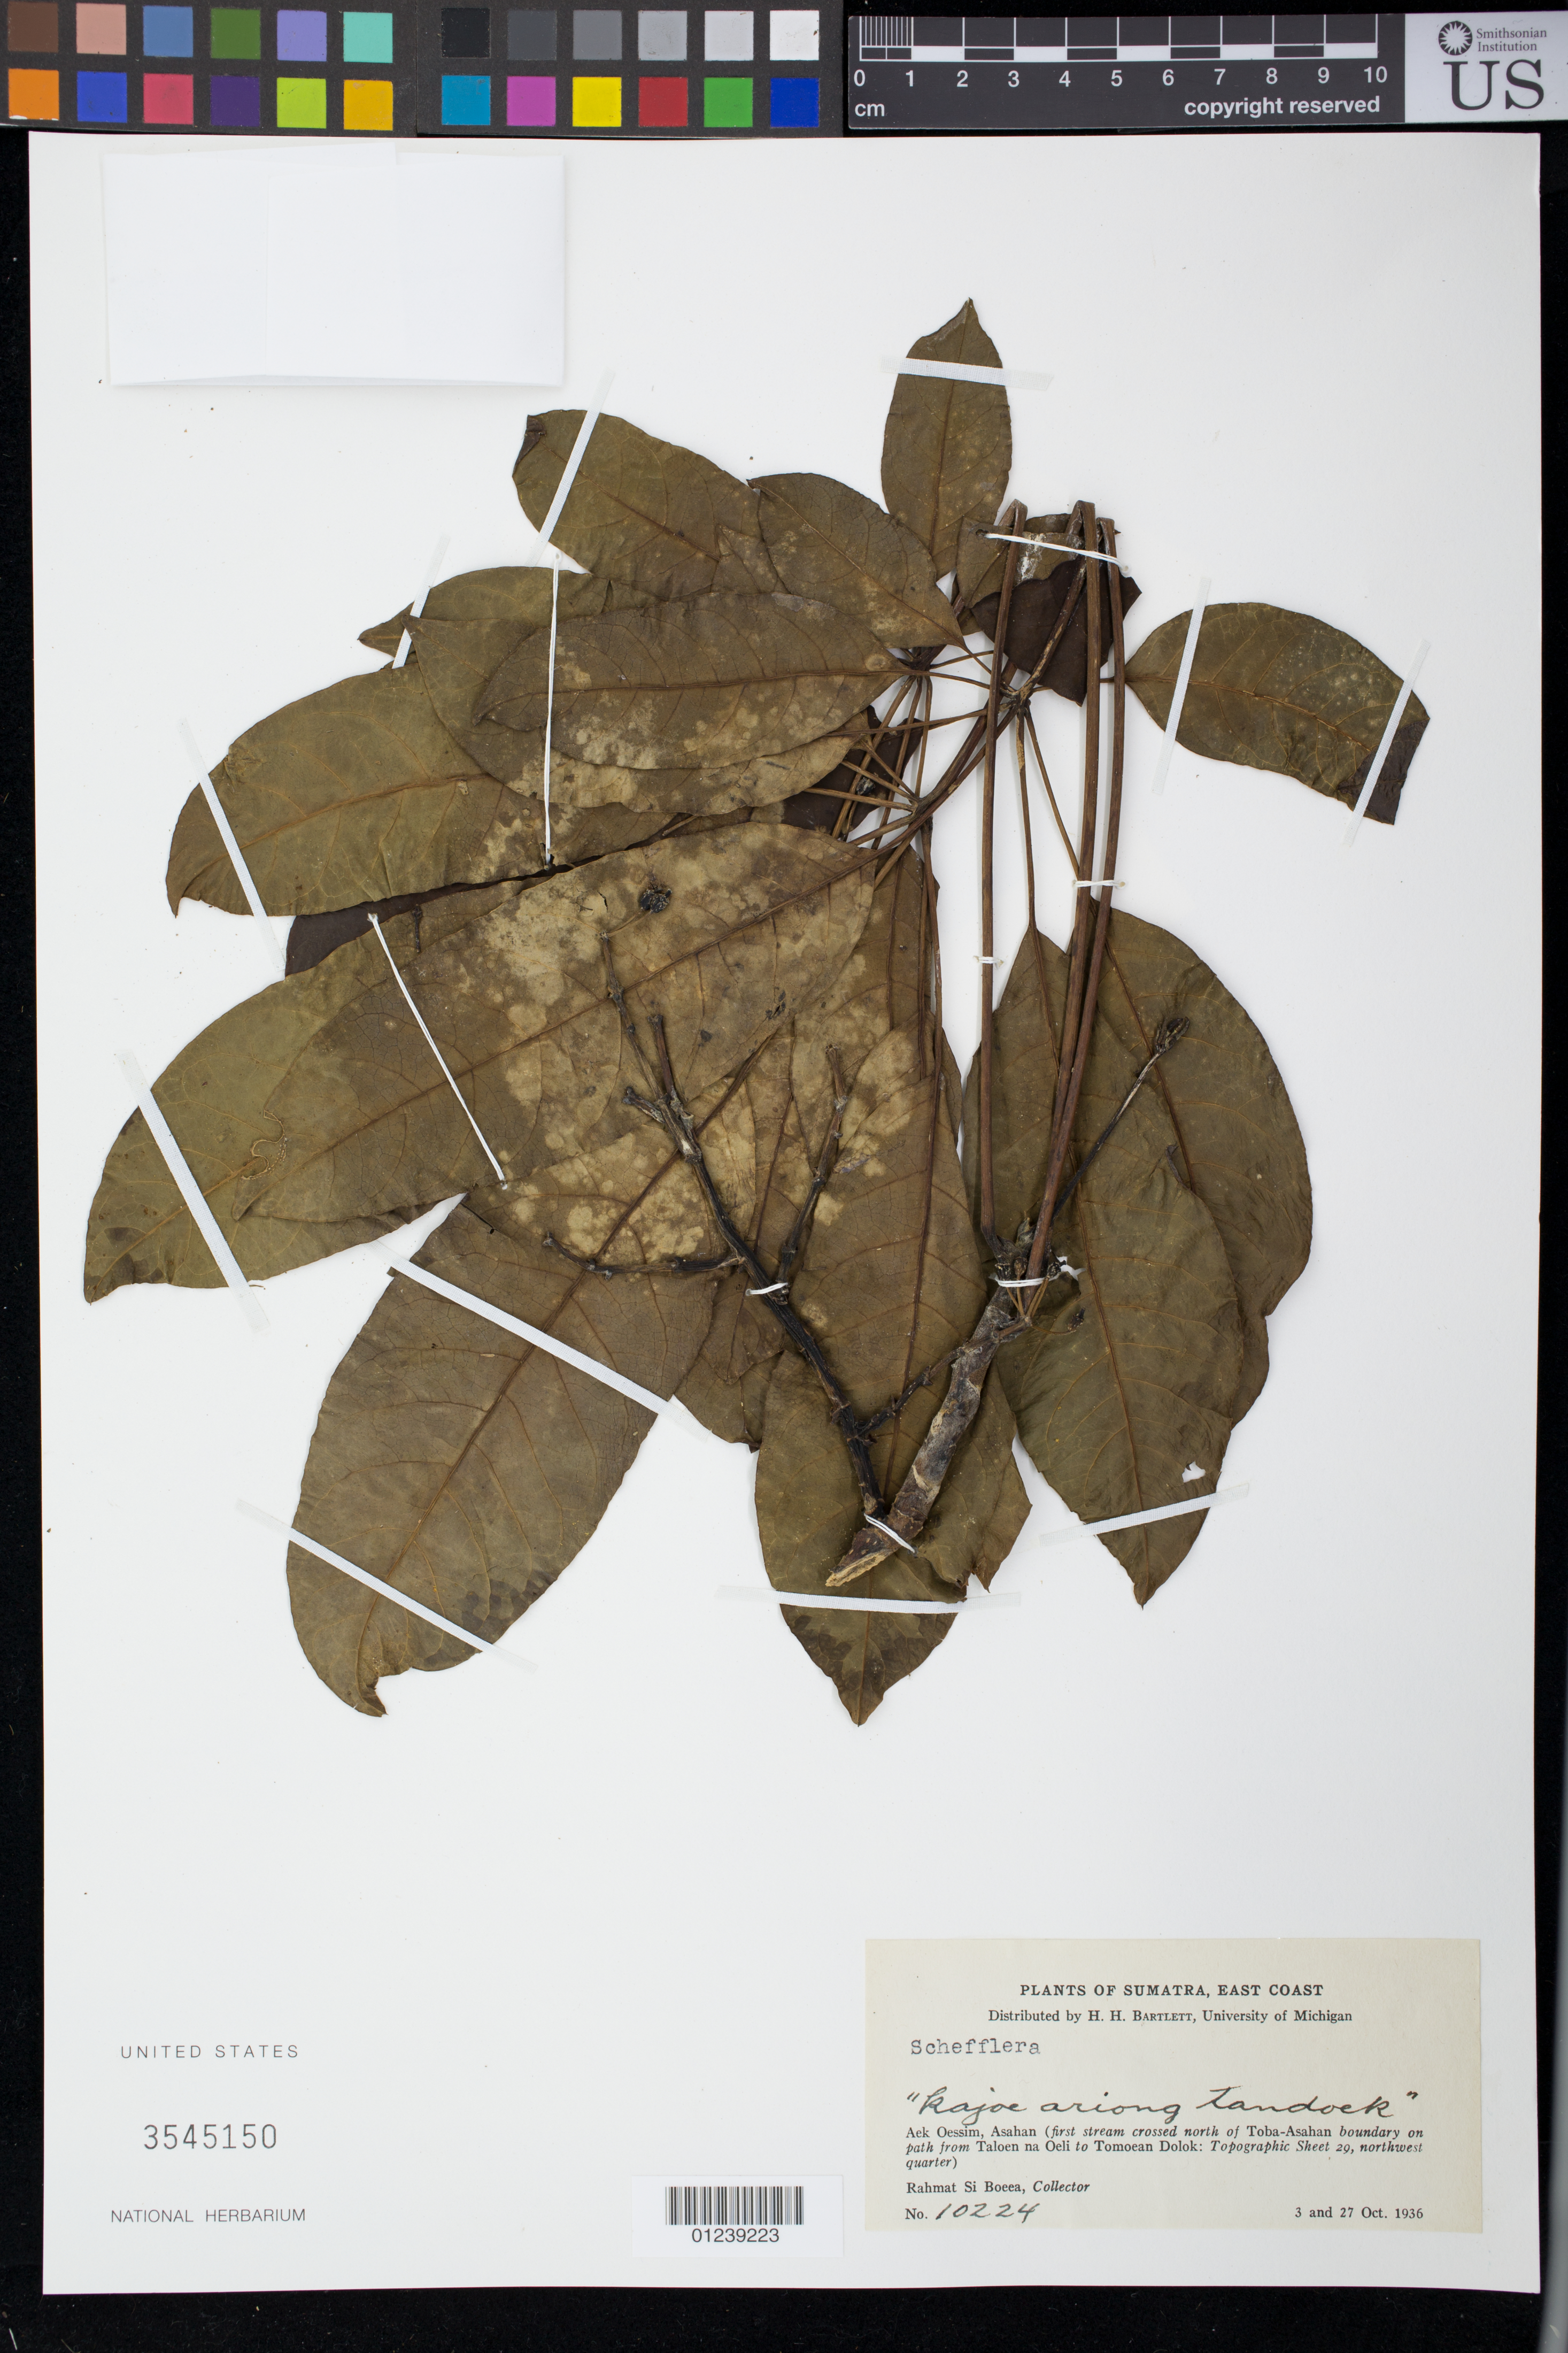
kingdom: Plantae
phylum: Tracheophyta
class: Magnoliopsida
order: Apiales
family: Araliaceae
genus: Schefflera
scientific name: Schefflera sp.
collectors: Rahmat Si Boeea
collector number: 10224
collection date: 1936-10-03/1936-10-27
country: Indonesia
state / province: Sumatra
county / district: Sumatera Utara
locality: East Coast. Aek Oessim, Asahan (first stream crossed north of Toba-Asahan boundary on path from Taloen na Oeli to Tomoeam Dolok: Topographic Sheet 29, northwest quarter).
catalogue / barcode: US 3545150